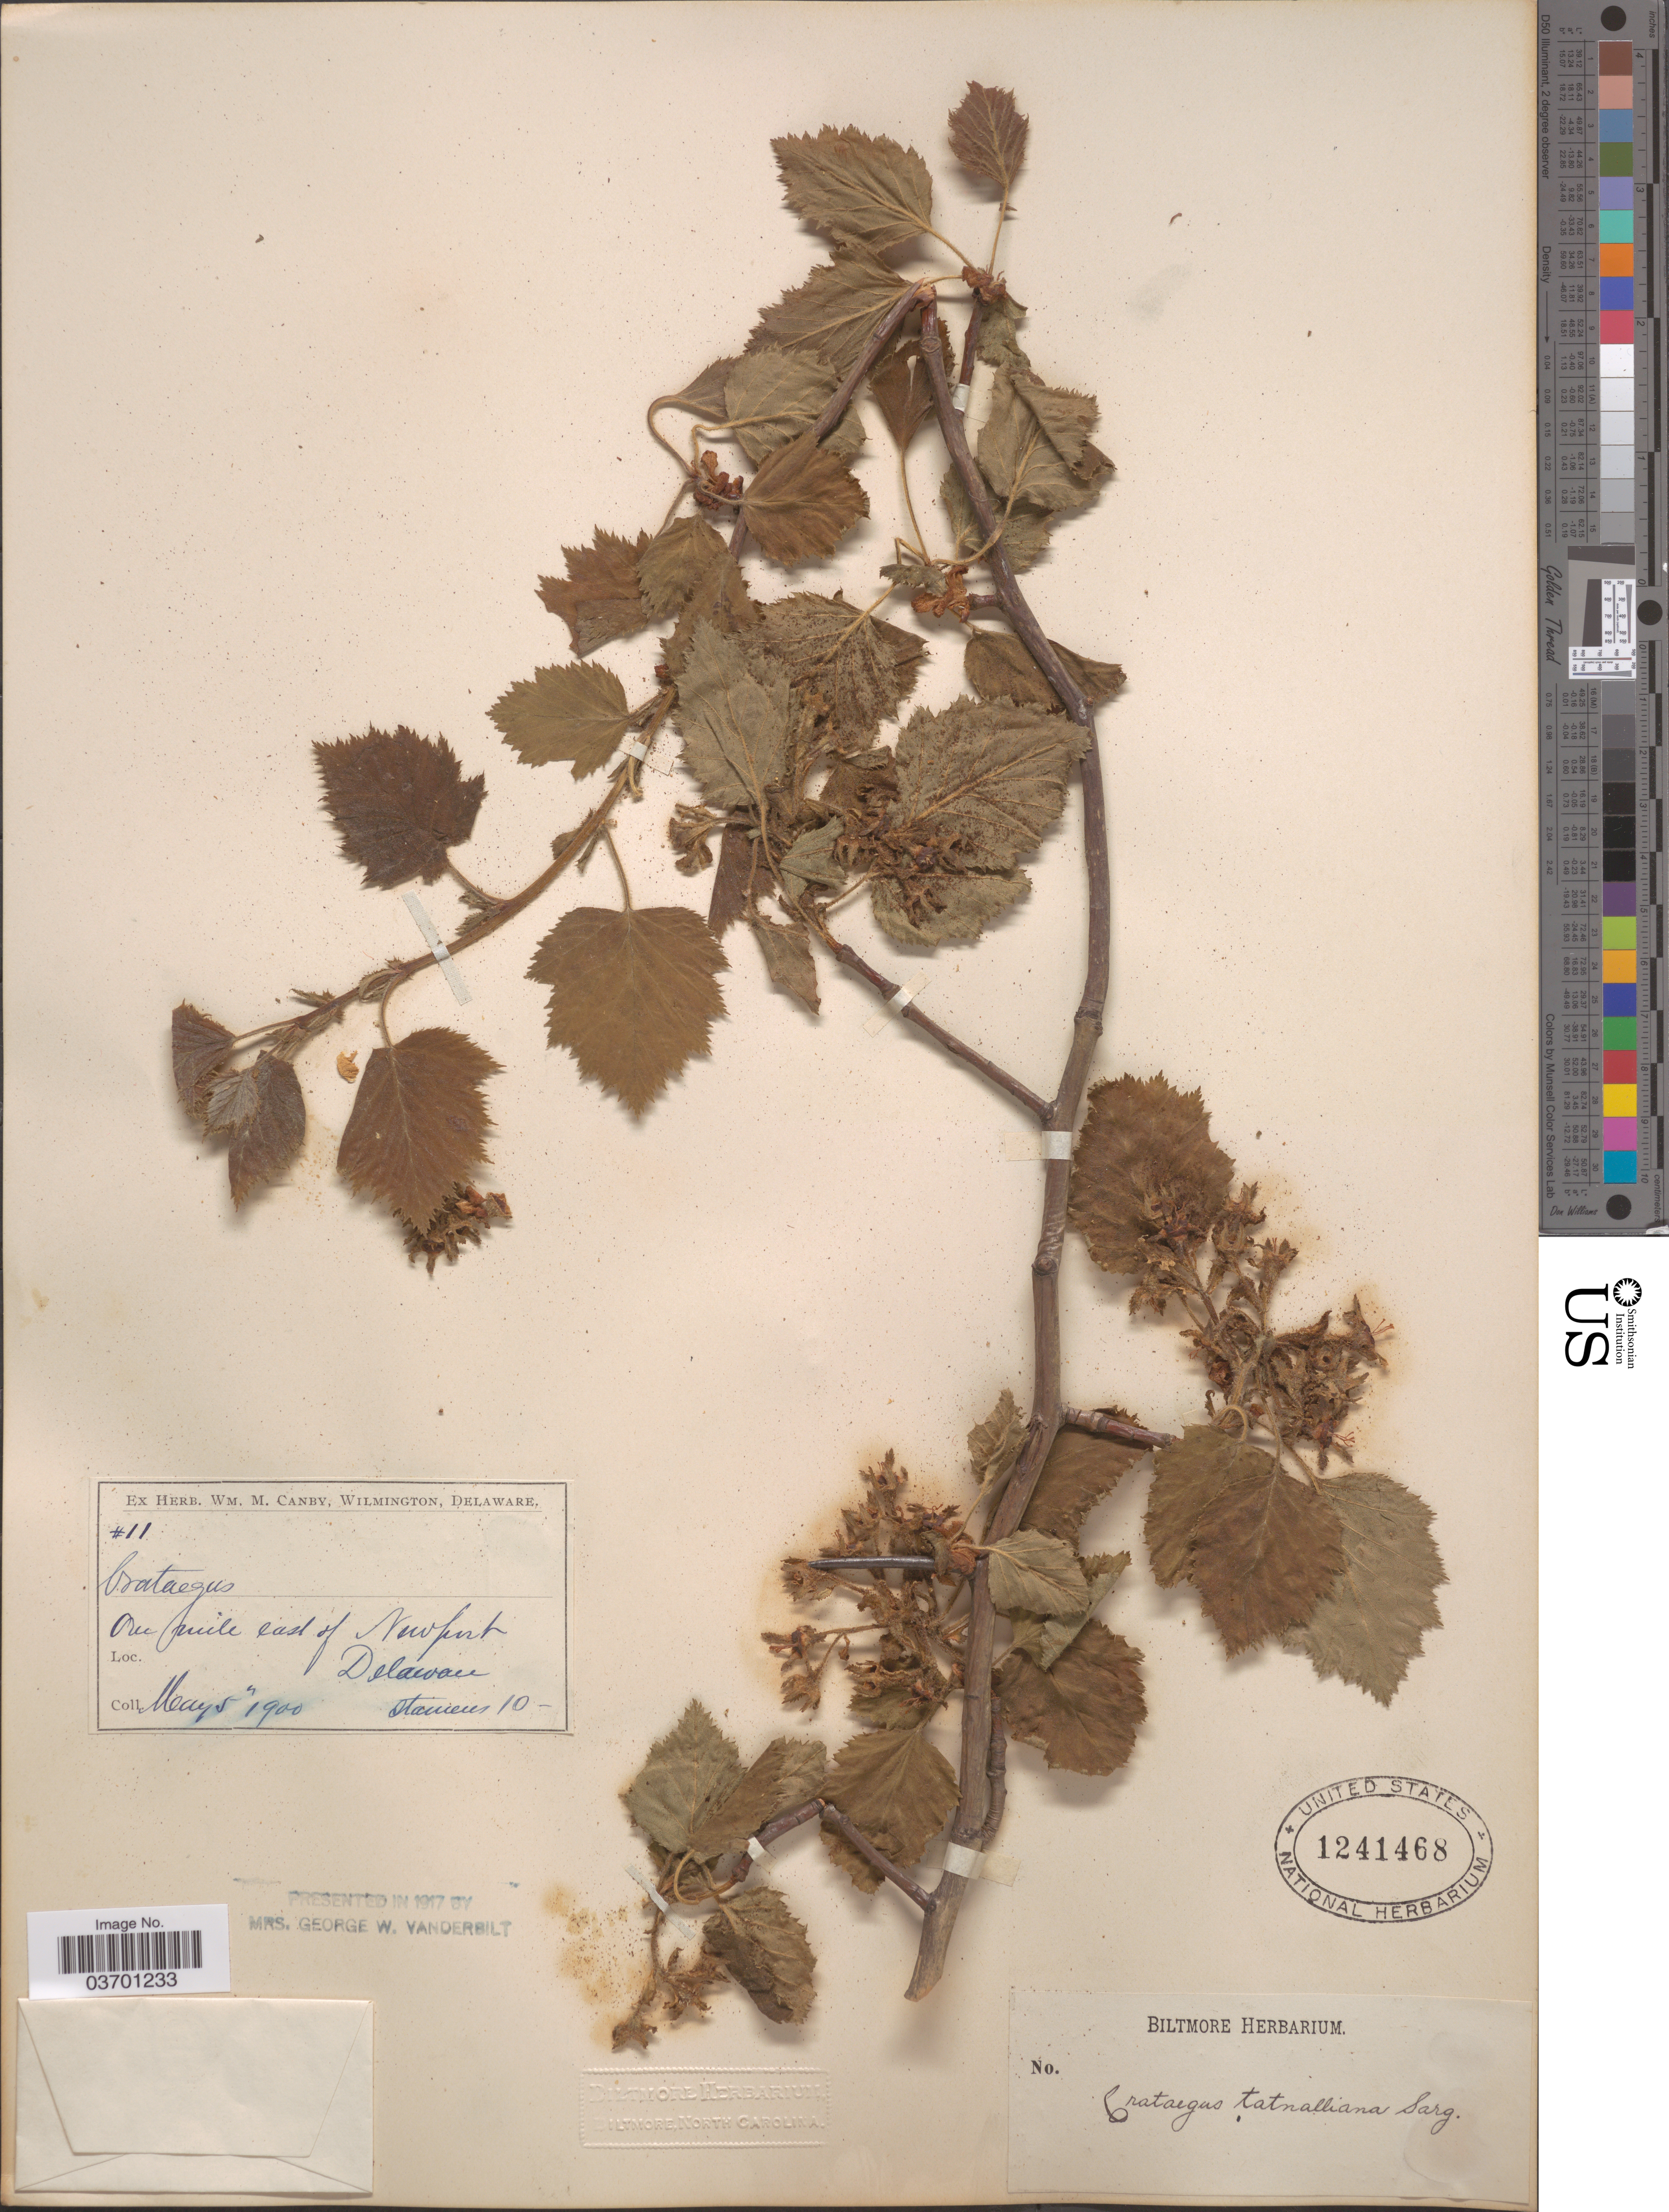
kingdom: Plantae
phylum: Tracheophyta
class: Magnoliopsida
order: Rosales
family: Rosaceae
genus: Crataegus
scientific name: Crataegus pennsylvanica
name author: Ashe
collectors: ex herb. Biltmore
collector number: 11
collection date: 1900-05-05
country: United States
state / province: Delaware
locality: One mile east of Newport.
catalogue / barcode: US 1241468